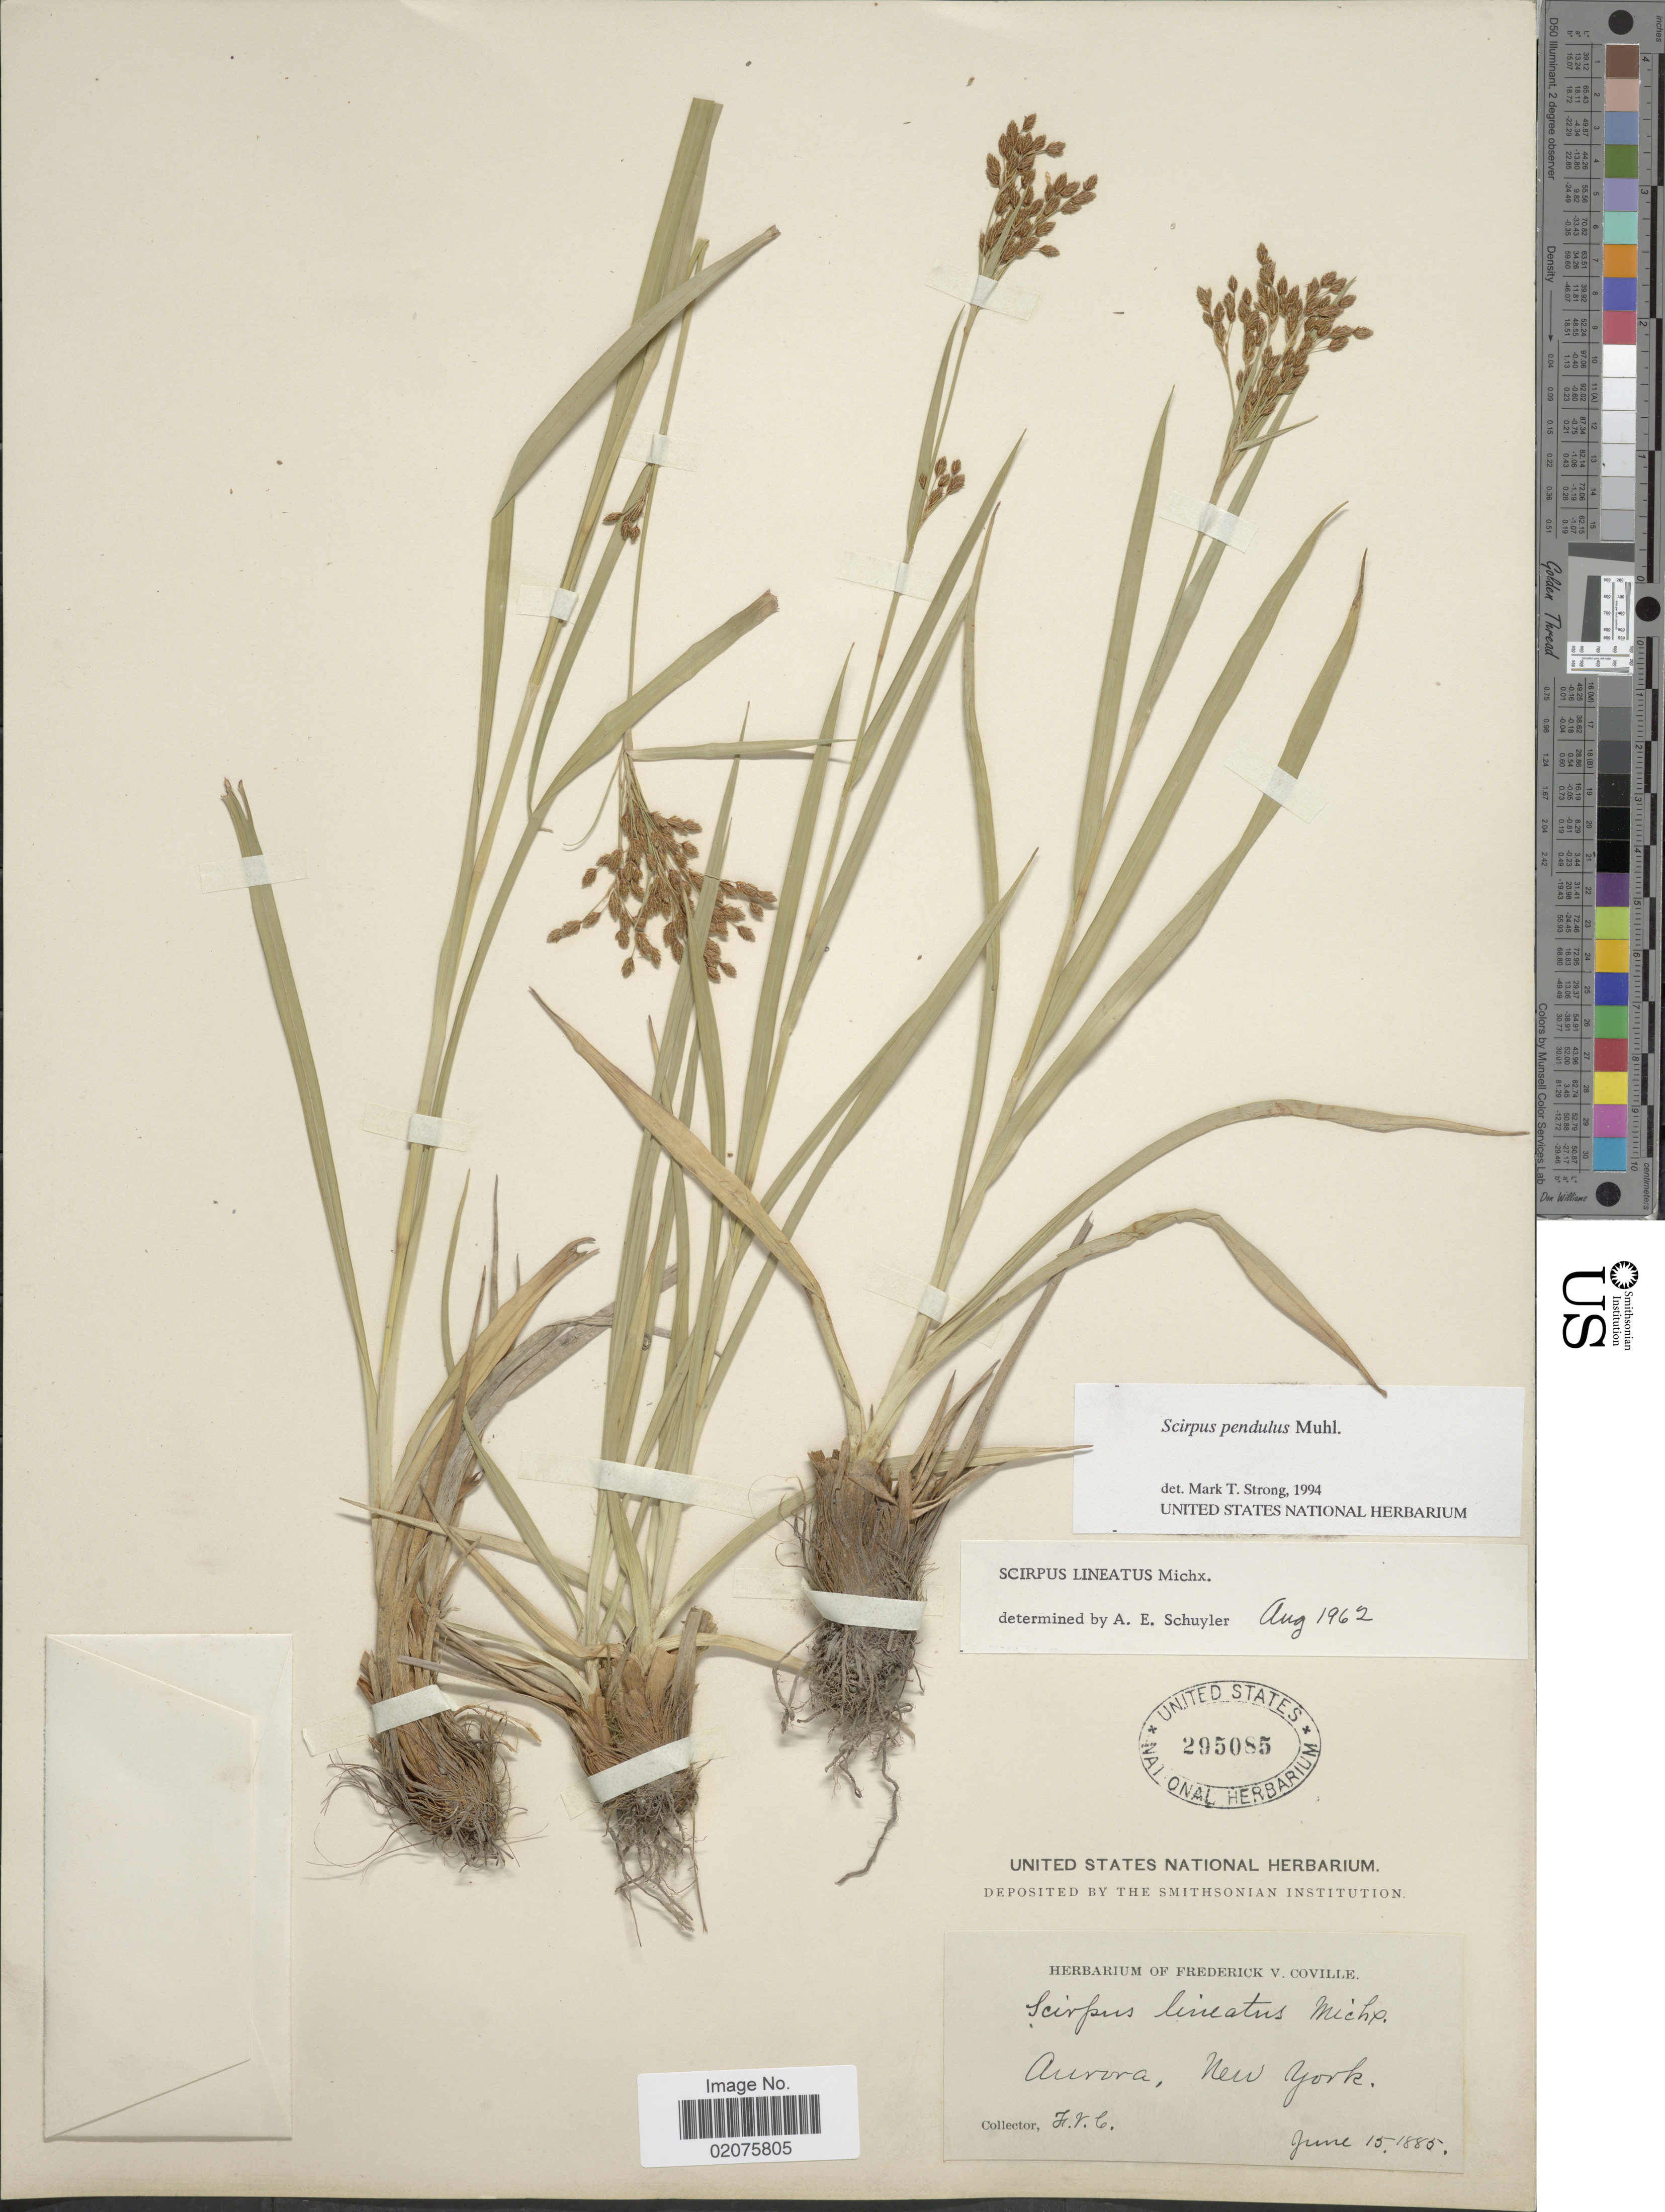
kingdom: Plantae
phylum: Tracheophyta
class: Liliopsida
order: Poales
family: Cyperaceae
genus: Scirpus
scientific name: Scirpus pendulus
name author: Muhl.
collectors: F. V. Coville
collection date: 1885-06-15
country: United States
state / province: New York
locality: Aurora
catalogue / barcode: US 295085